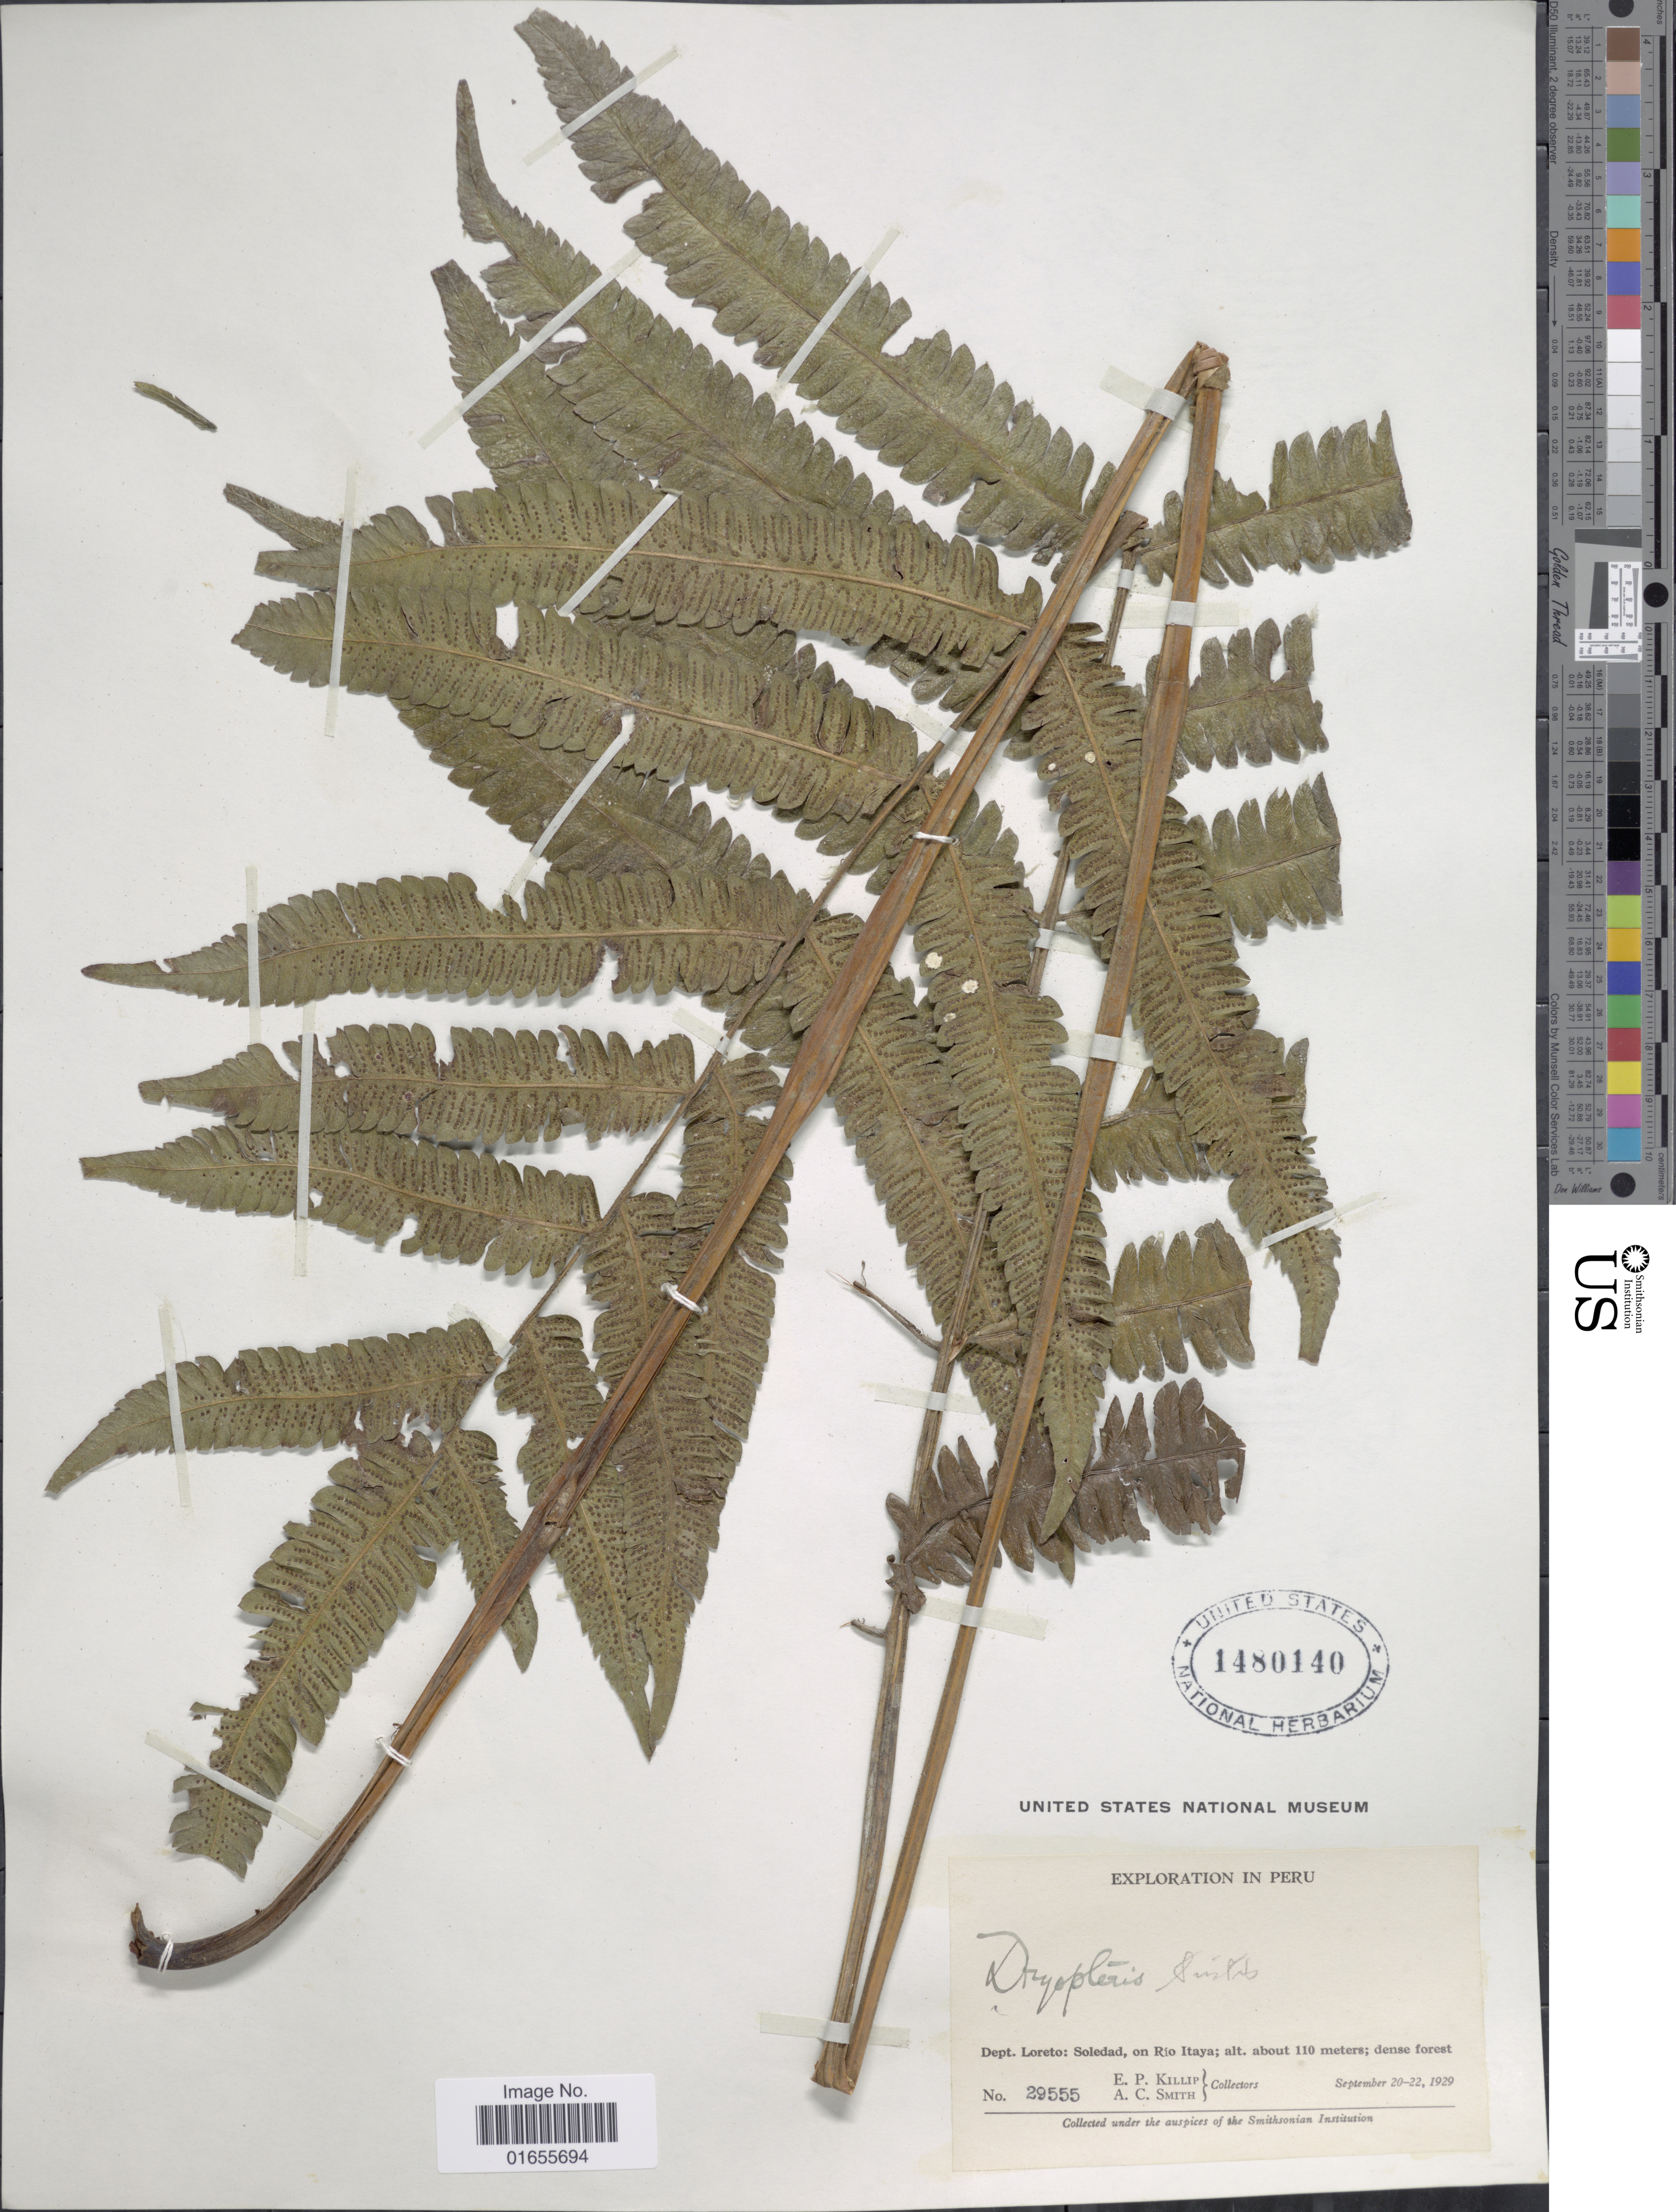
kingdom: Plantae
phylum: Tracheophyta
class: Polypodiopsida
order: Polypodiales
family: Thelypteridaceae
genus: Goniopteris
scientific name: Goniopteris tristis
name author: (Kuntze) Brade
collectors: E. P. Killip & A. C. Smith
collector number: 29555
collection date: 1929-09-20/1929-09-22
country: Peru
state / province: Loreto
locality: Soledad, on Rio Itaya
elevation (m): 110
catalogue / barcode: US 1480140